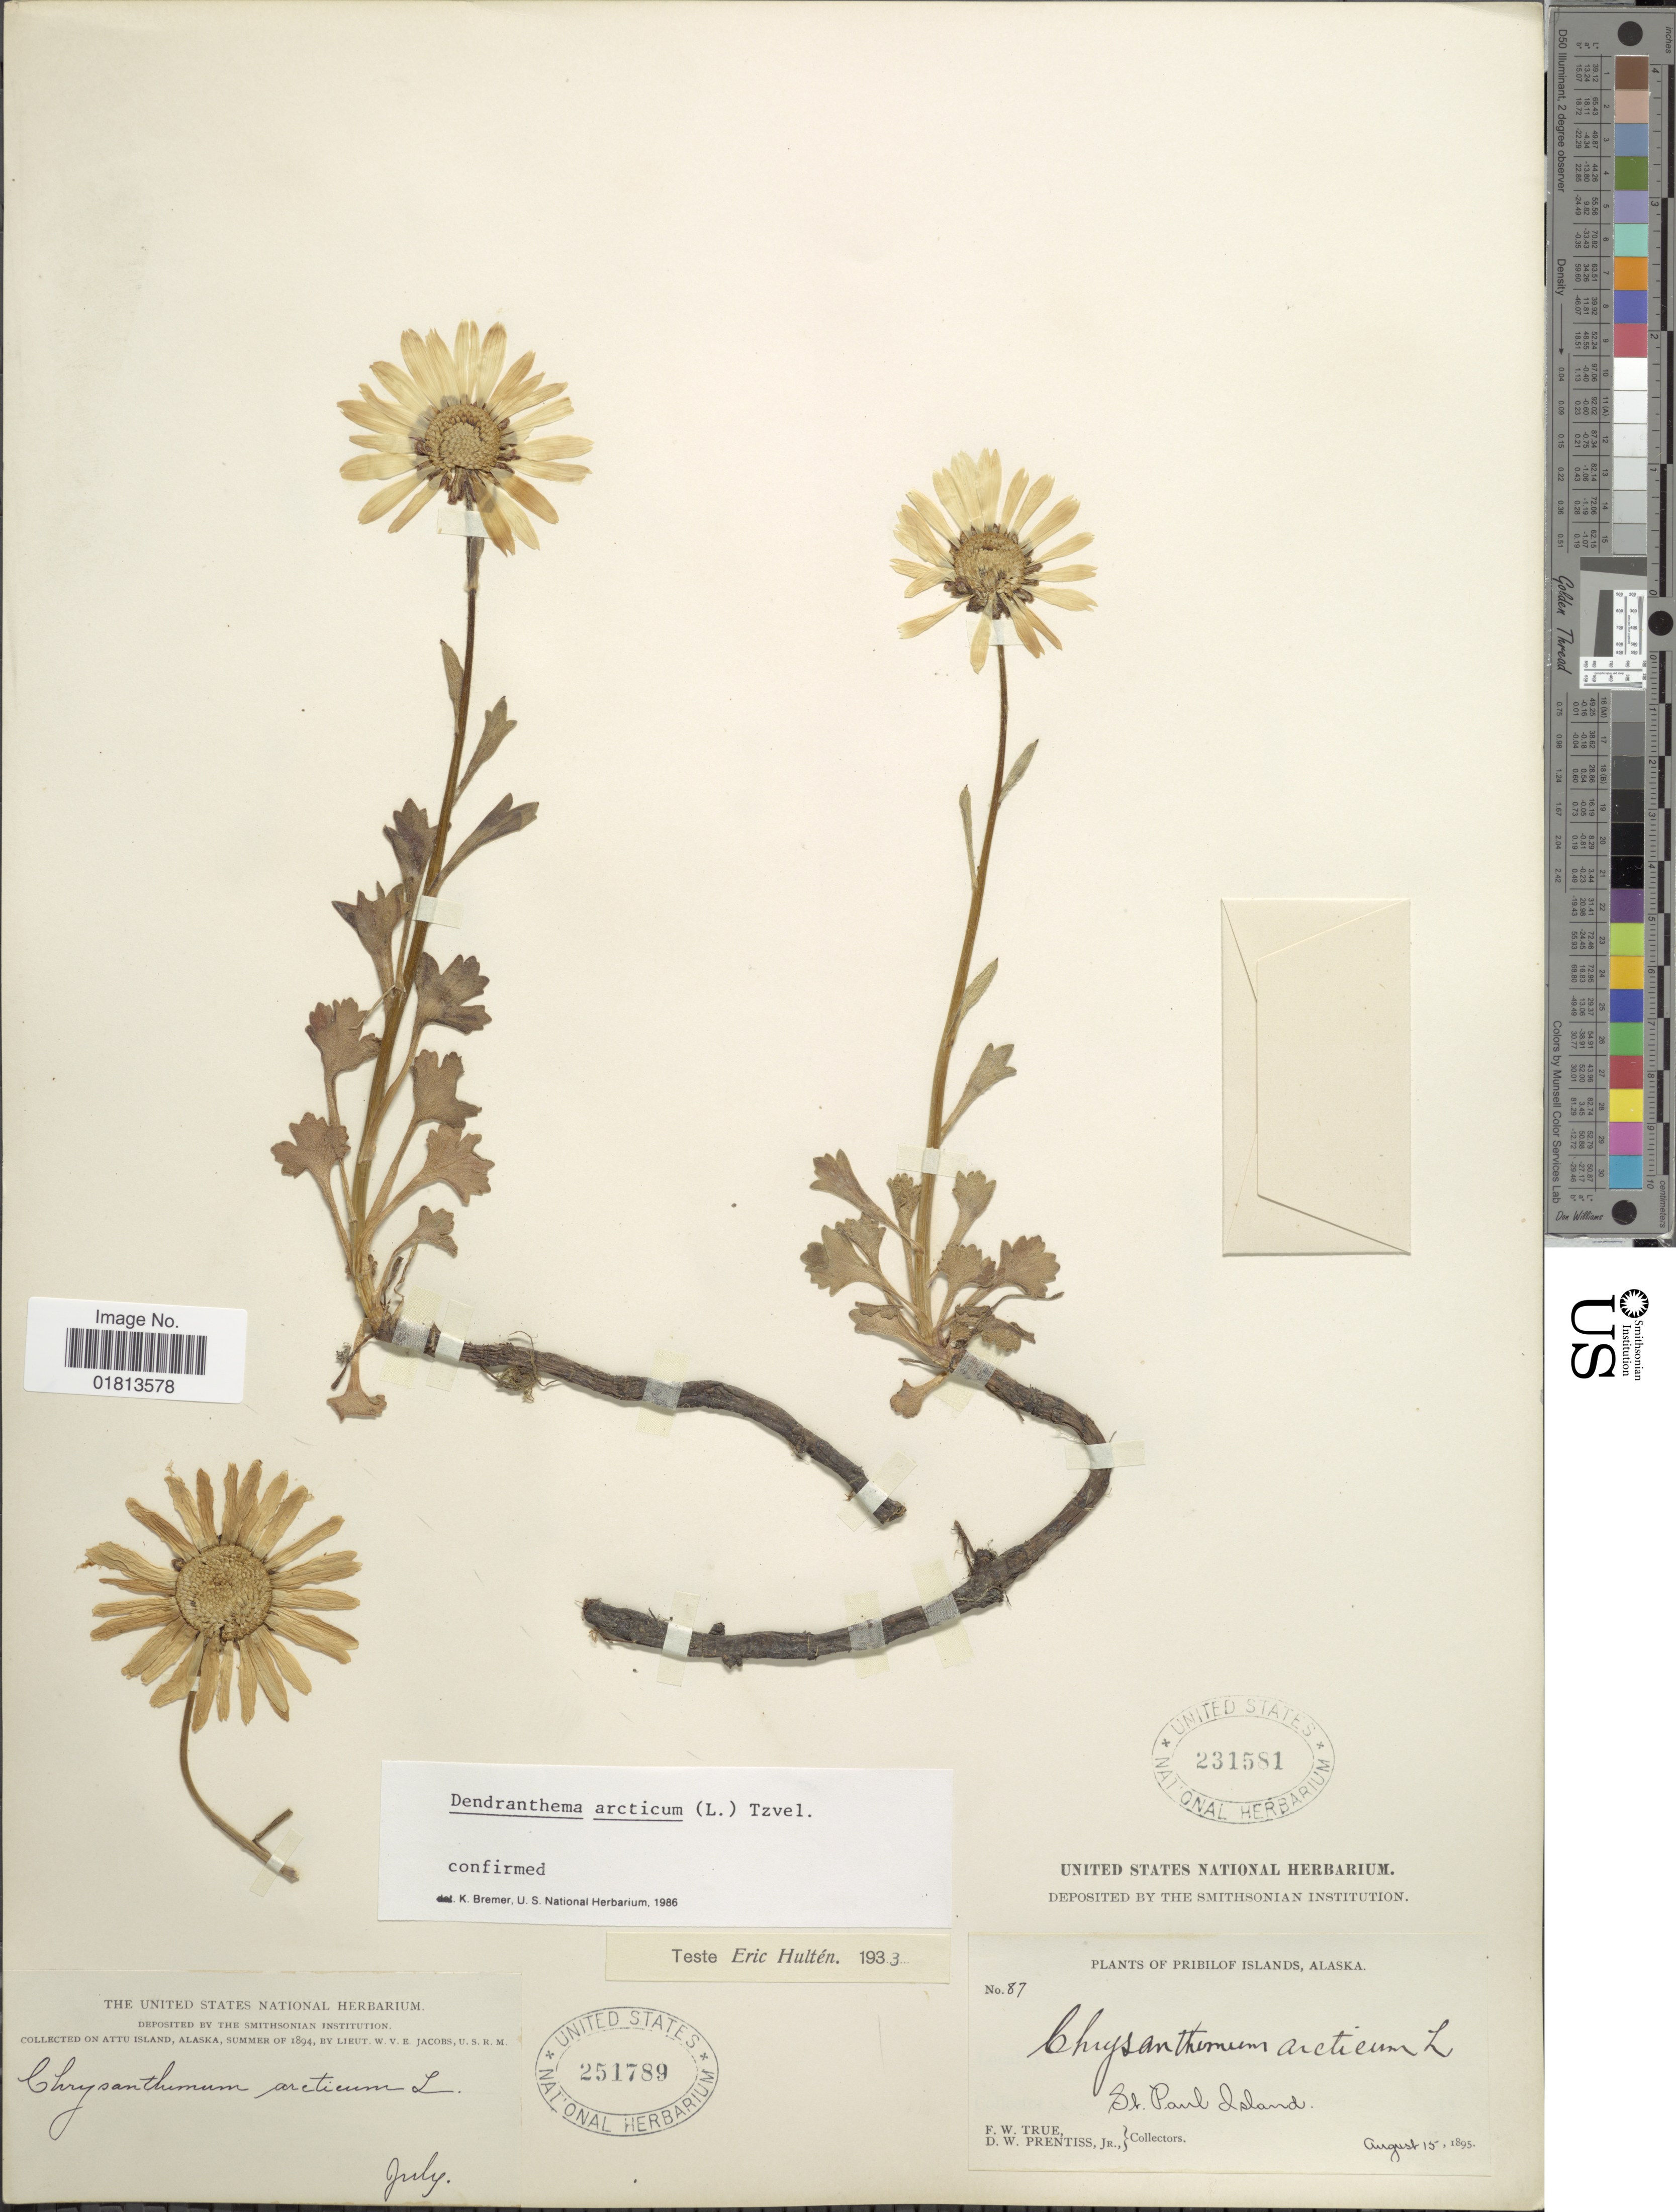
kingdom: Plantae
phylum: Tracheophyta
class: Magnoliopsida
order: Asterales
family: Asteraceae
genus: Dendranthema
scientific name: Dendranthema arcticum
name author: (L.) Tzvelev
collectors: F. True & D. Prentiss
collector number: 87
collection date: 1895-08-15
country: United States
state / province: Alaska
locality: Pribilof Islands, Alaska, St. Paul Island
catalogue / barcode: US 231581-2